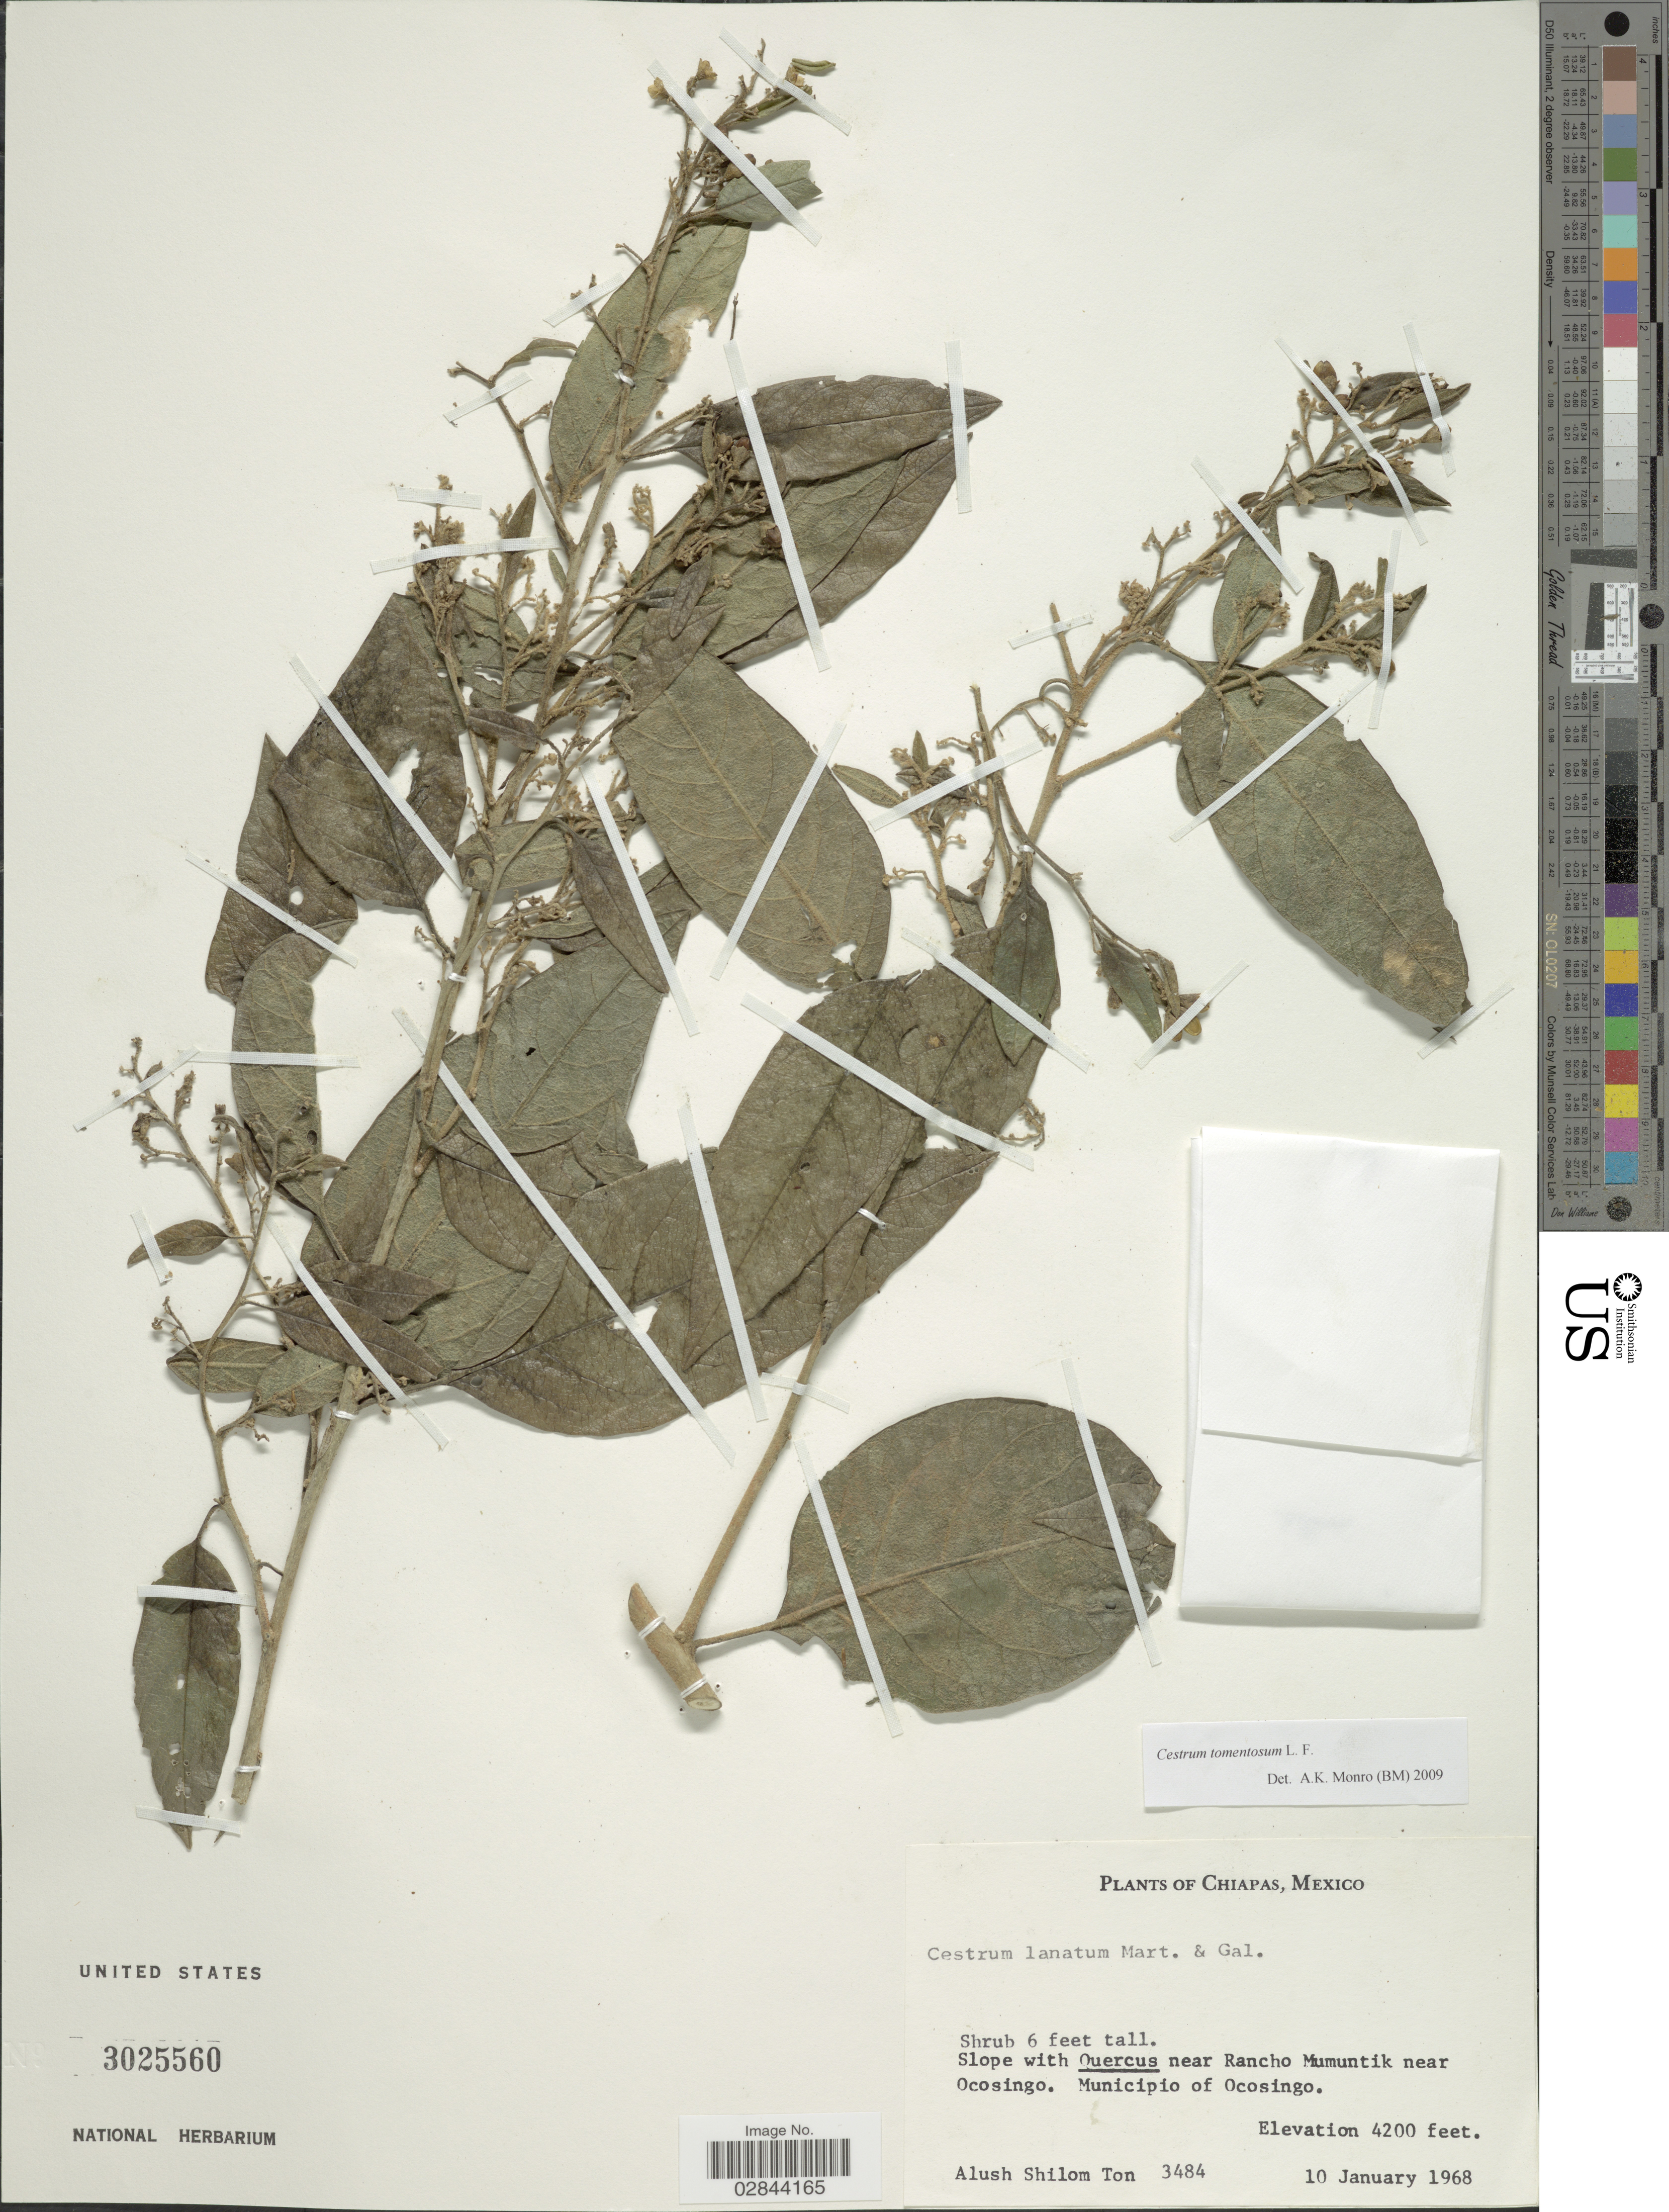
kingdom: Plantae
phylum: Tracheophyta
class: Magnoliopsida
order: Solanales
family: Solanaceae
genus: Cestrum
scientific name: Cestrum lanatum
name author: M. Martens & Galeotti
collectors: A. M. Ton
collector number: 3484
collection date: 1968-01-10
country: Mexico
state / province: Chiapas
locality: Chiapas, Mexico, Slope with Quercus near Rancho Mumuntik near Ocosingo, Municipio of Ocosingo.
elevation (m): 1280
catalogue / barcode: US 3025560